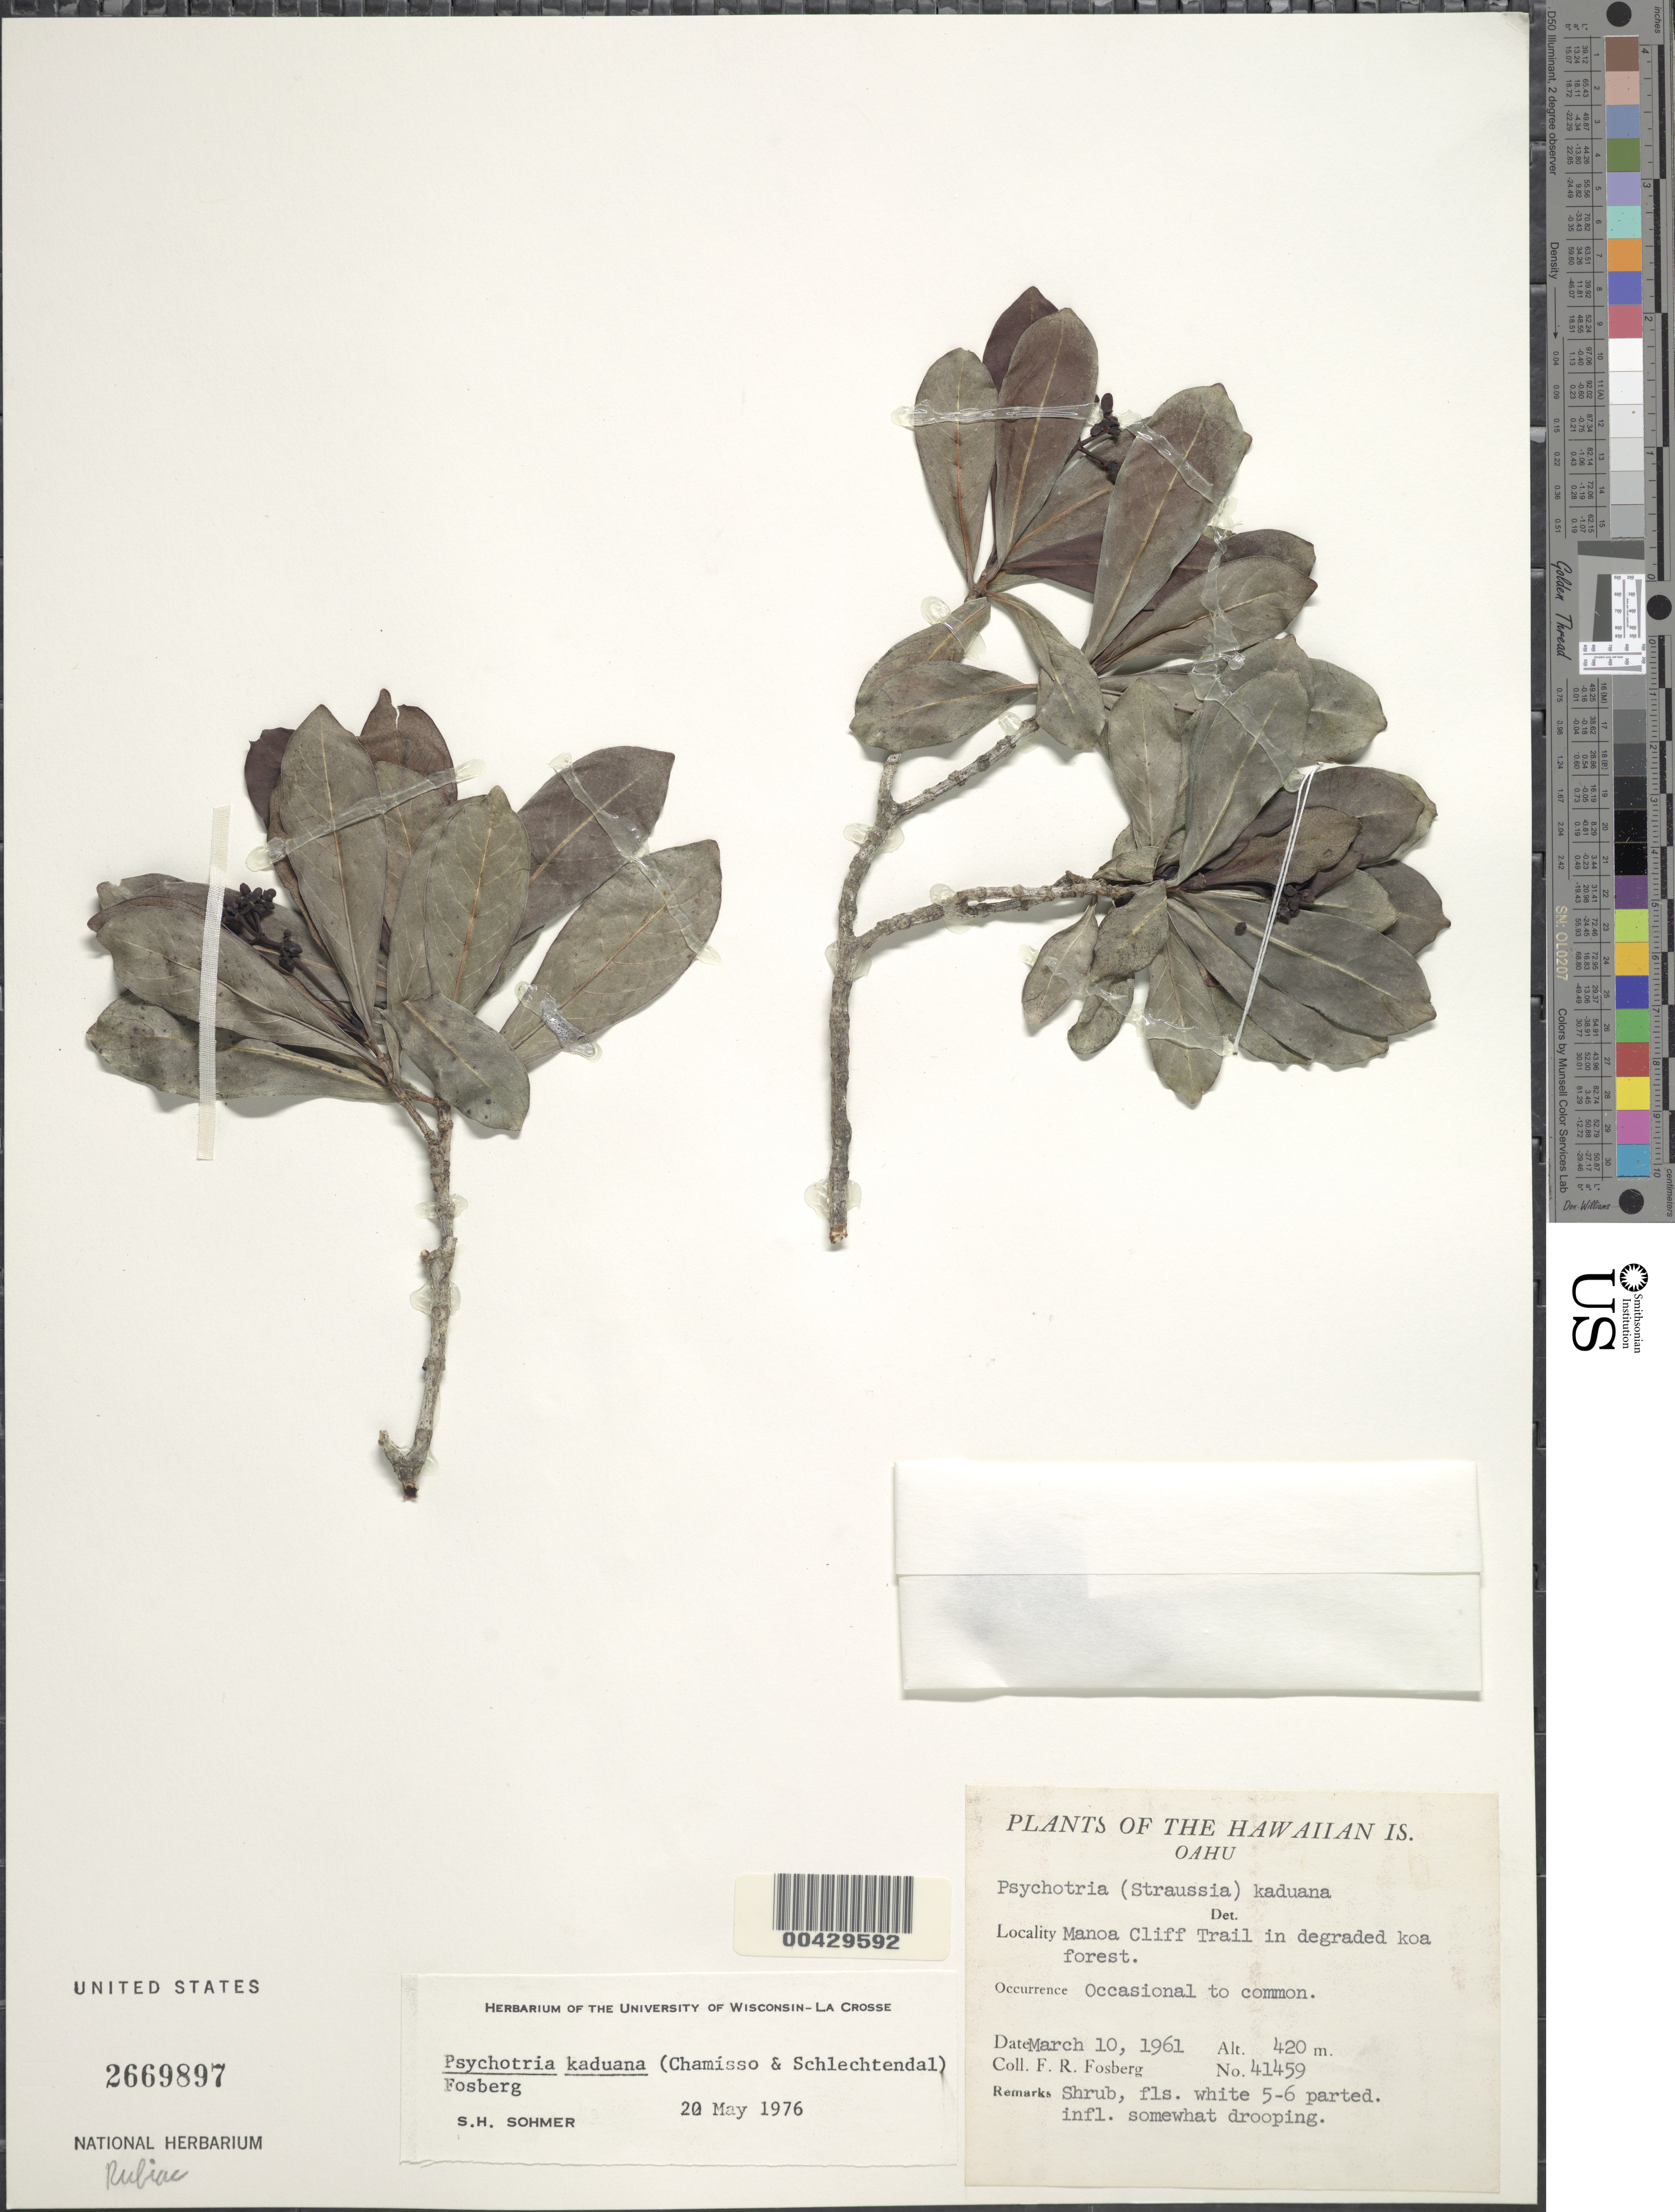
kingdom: Plantae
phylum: Tracheophyta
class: Magnoliopsida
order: Gentianales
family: Rubiaceae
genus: Psychotria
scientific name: Psychotria kaduana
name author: (Cham. & Schltdl.) Fosberg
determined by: Sohmer, S. H.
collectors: F. R. Fosberg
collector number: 41459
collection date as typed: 10 Mar 1961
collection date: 1961-03-10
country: United States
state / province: Hawaii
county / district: Honolulu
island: Oahu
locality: Manoa Cliff Trail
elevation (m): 420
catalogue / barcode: US 2669897